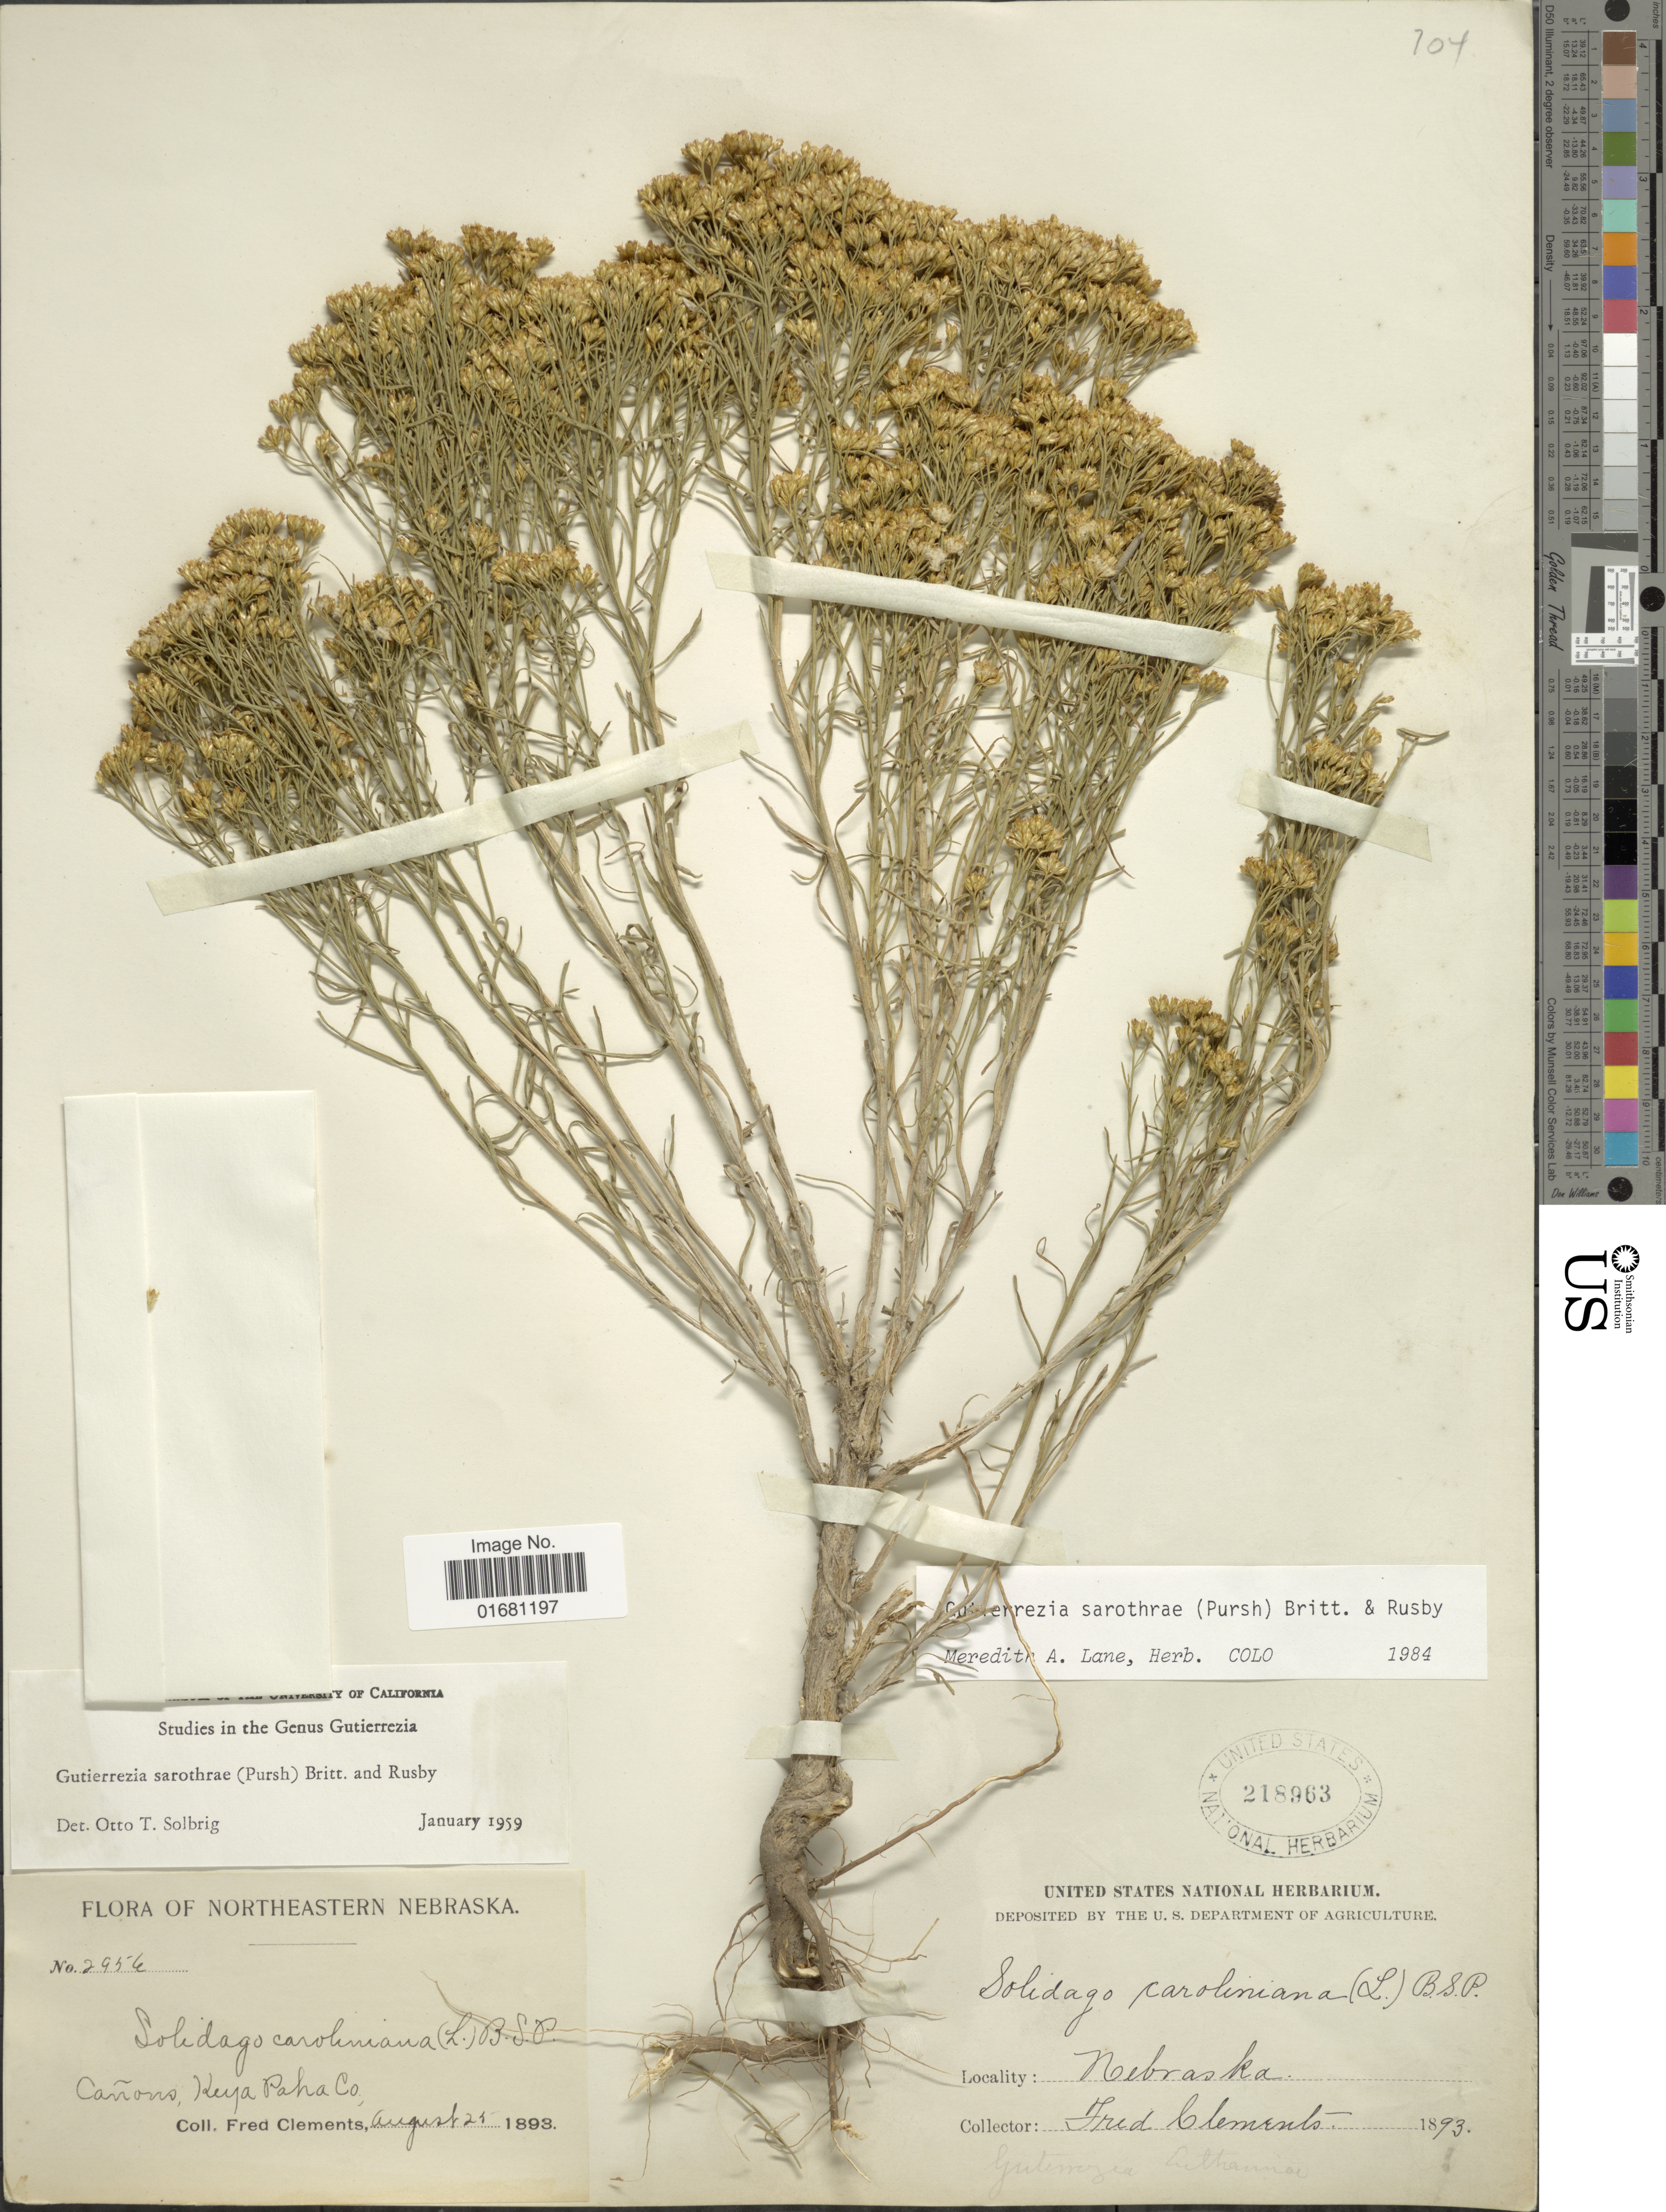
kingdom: Plantae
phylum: Tracheophyta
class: Magnoliopsida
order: Asterales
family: Asteraceae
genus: Gutierrezia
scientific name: Gutierrezia sarothrae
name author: (Pursh) Britton & Rusby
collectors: F. E. Clements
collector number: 2956*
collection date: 1893-08-21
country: United States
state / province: Nebraska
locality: Cañons, Keya Paha Co.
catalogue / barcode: US 218963